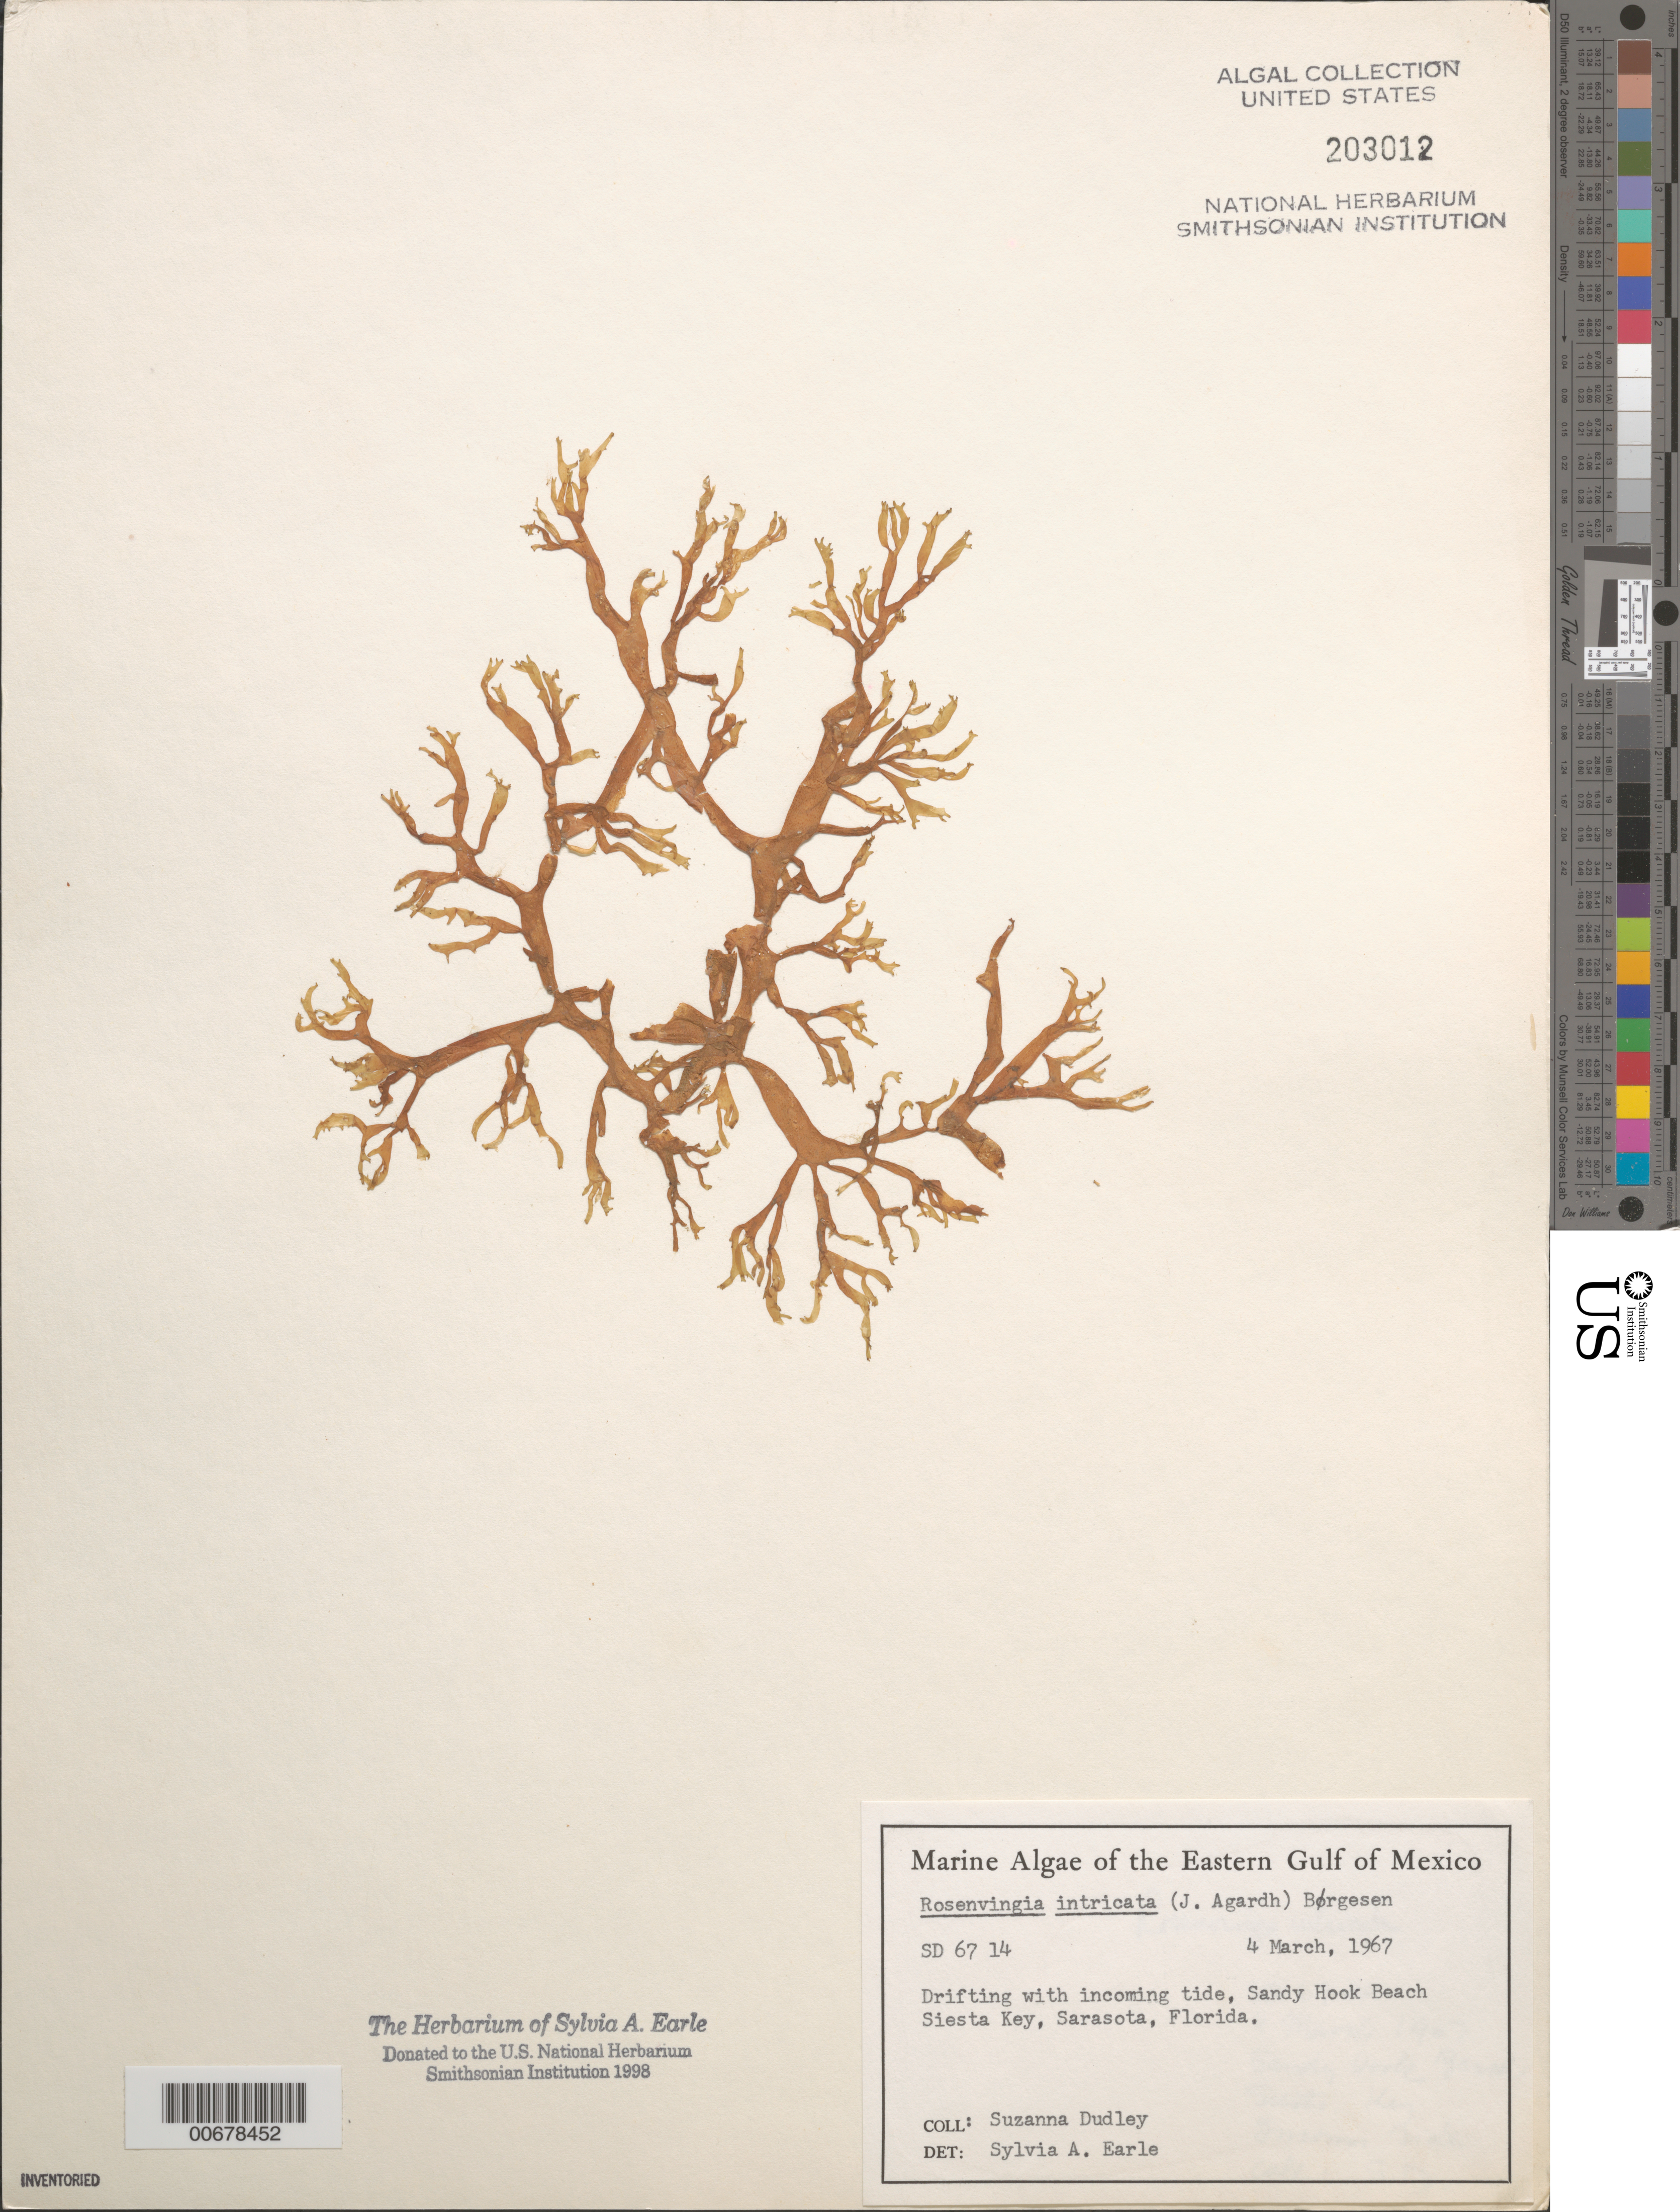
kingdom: Chromista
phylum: Ochrophyta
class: Phaeophyceae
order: Scytosiphonales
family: Scytosiphonaceae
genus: Rosenvingea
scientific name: Rosenvingea endiviifolia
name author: (Martius) M.J. Wynne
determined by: Algae name updating Project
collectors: S. Dudley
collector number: SD 67 14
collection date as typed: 04 Mar 1967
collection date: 1967-03-04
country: United States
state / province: Florida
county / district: Sarasota County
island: Siesta Key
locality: Sandy Hook Beach, Sarasota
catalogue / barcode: US 203012